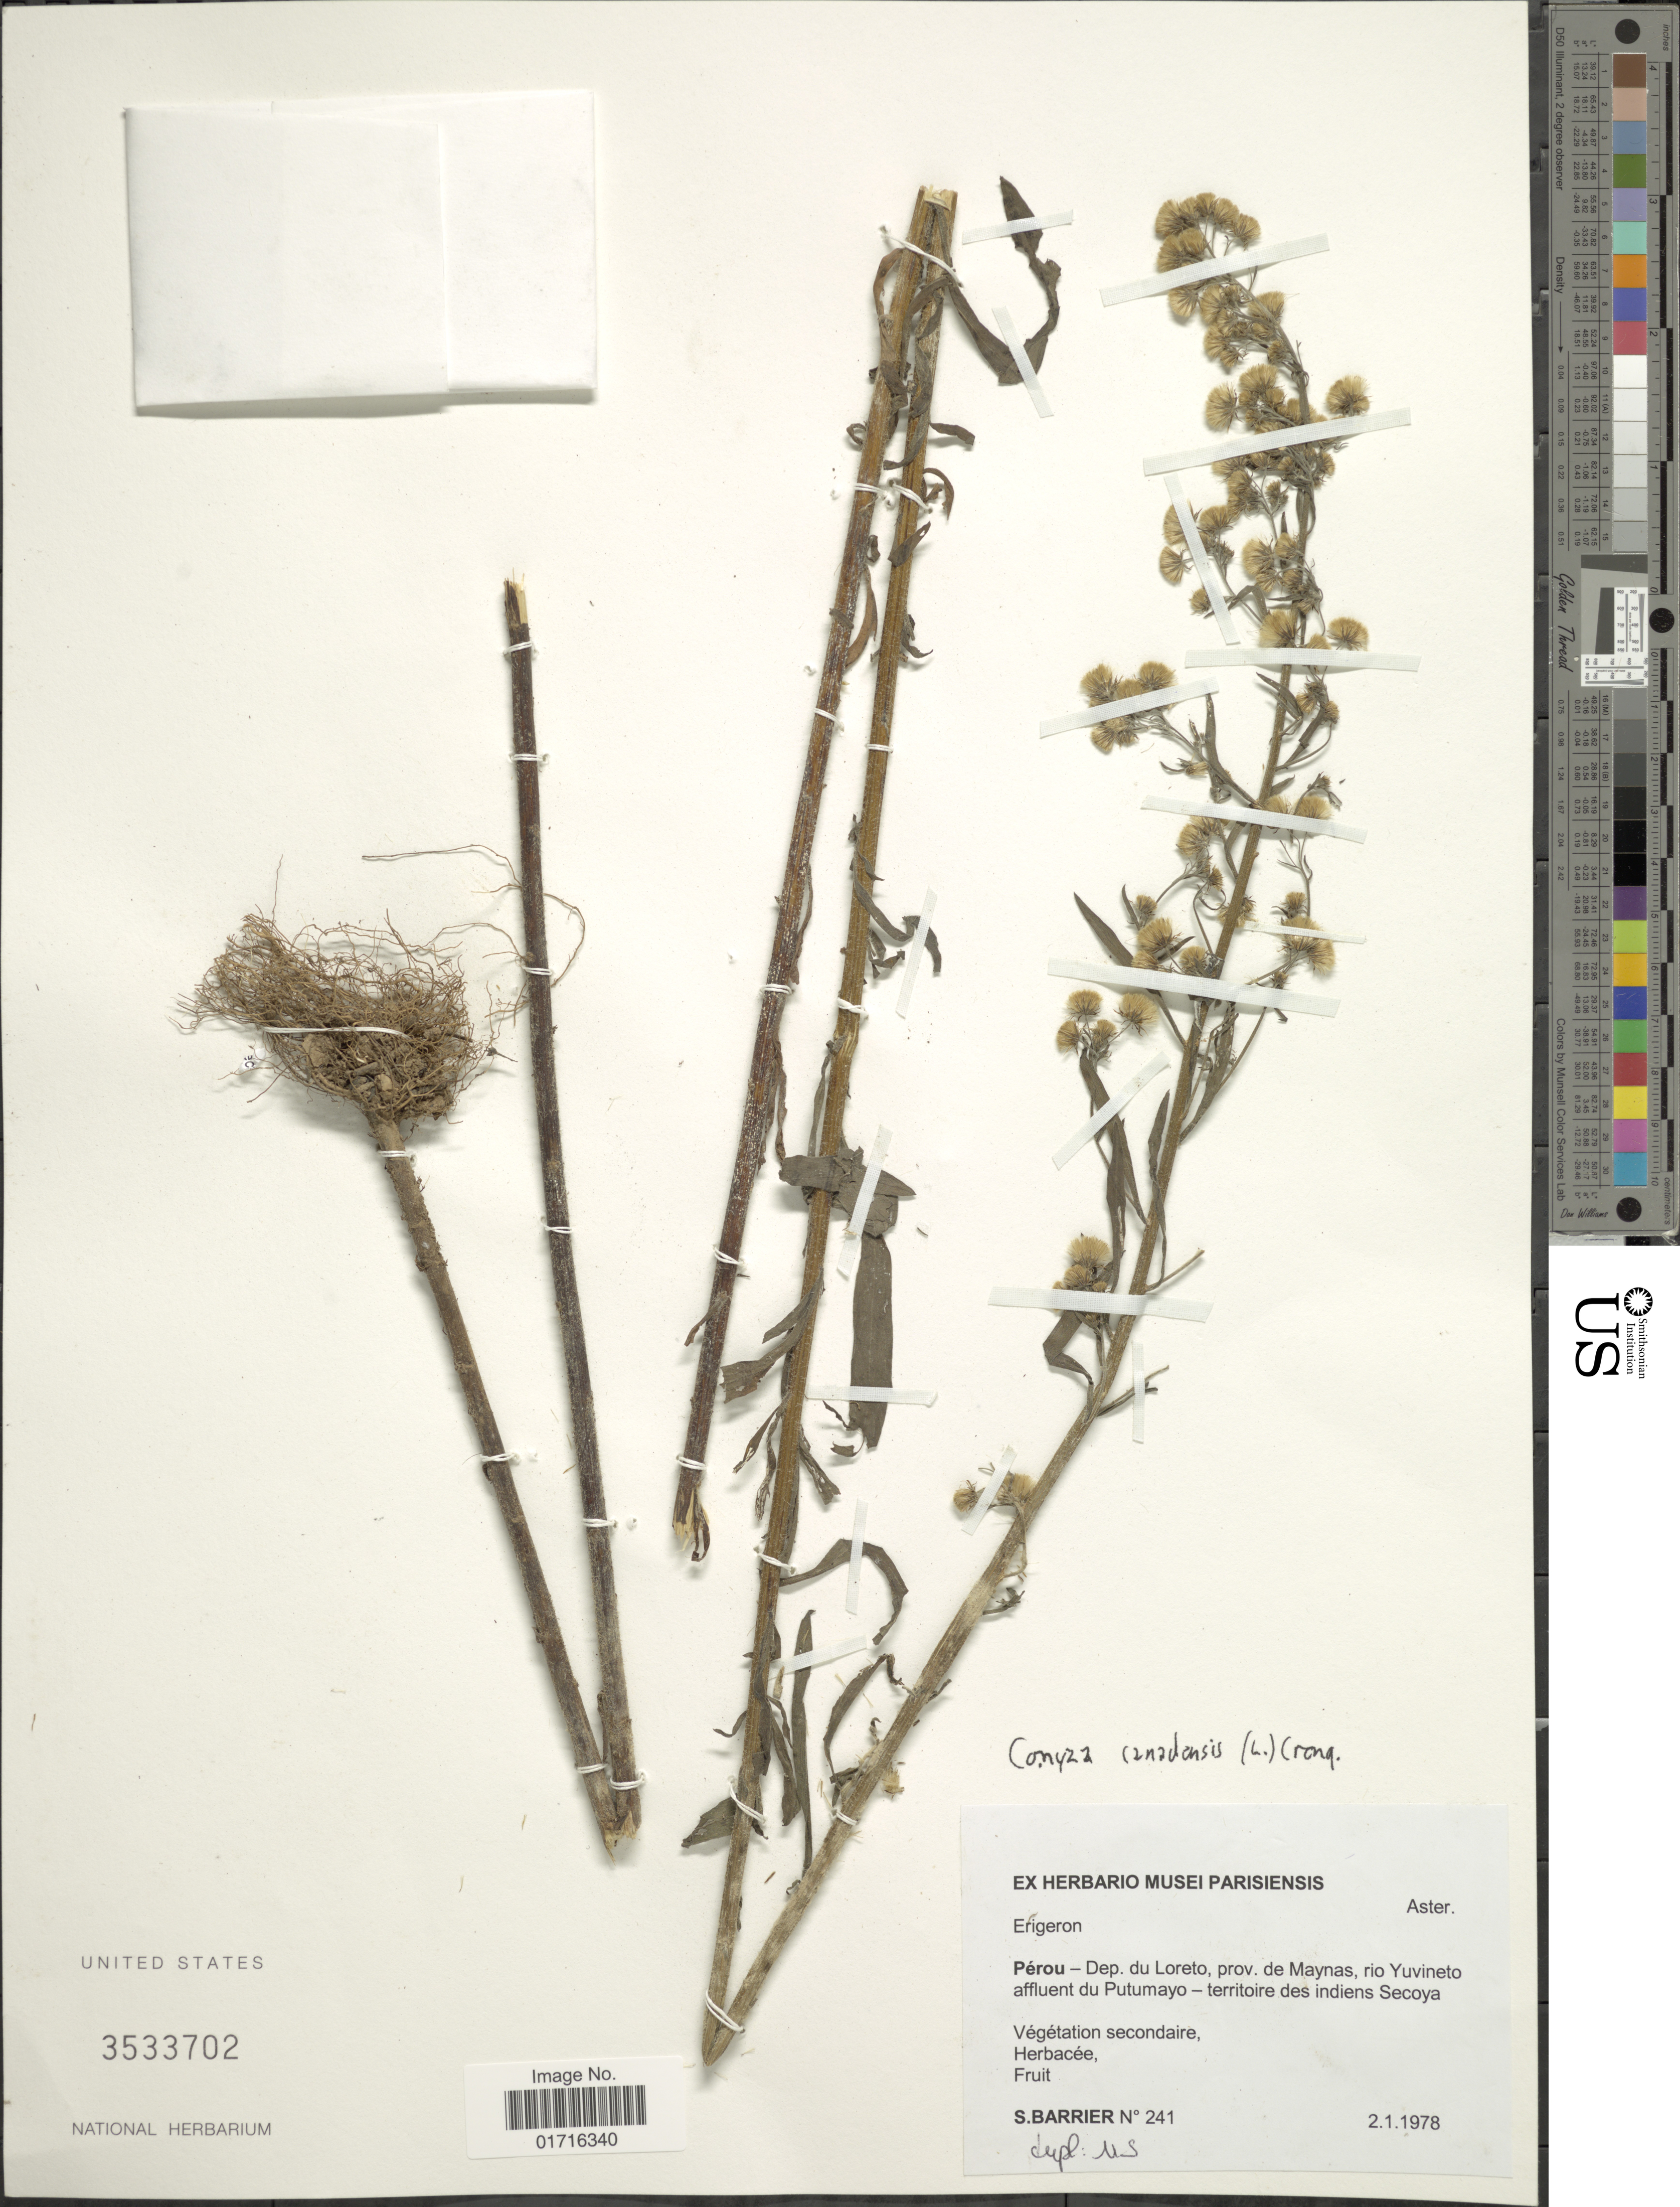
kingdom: Plantae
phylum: Tracheophyta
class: Magnoliopsida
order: Asterales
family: Asteraceae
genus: Conyza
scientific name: Conyza canadensis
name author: (L.) Cronq.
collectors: S. Barrier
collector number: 241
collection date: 1978-01-02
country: Peru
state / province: Loreto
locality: Prov. de Maynas, rio Yuvineto affluent du Putumayo - territoire des indiens Secoya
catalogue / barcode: US 3533702